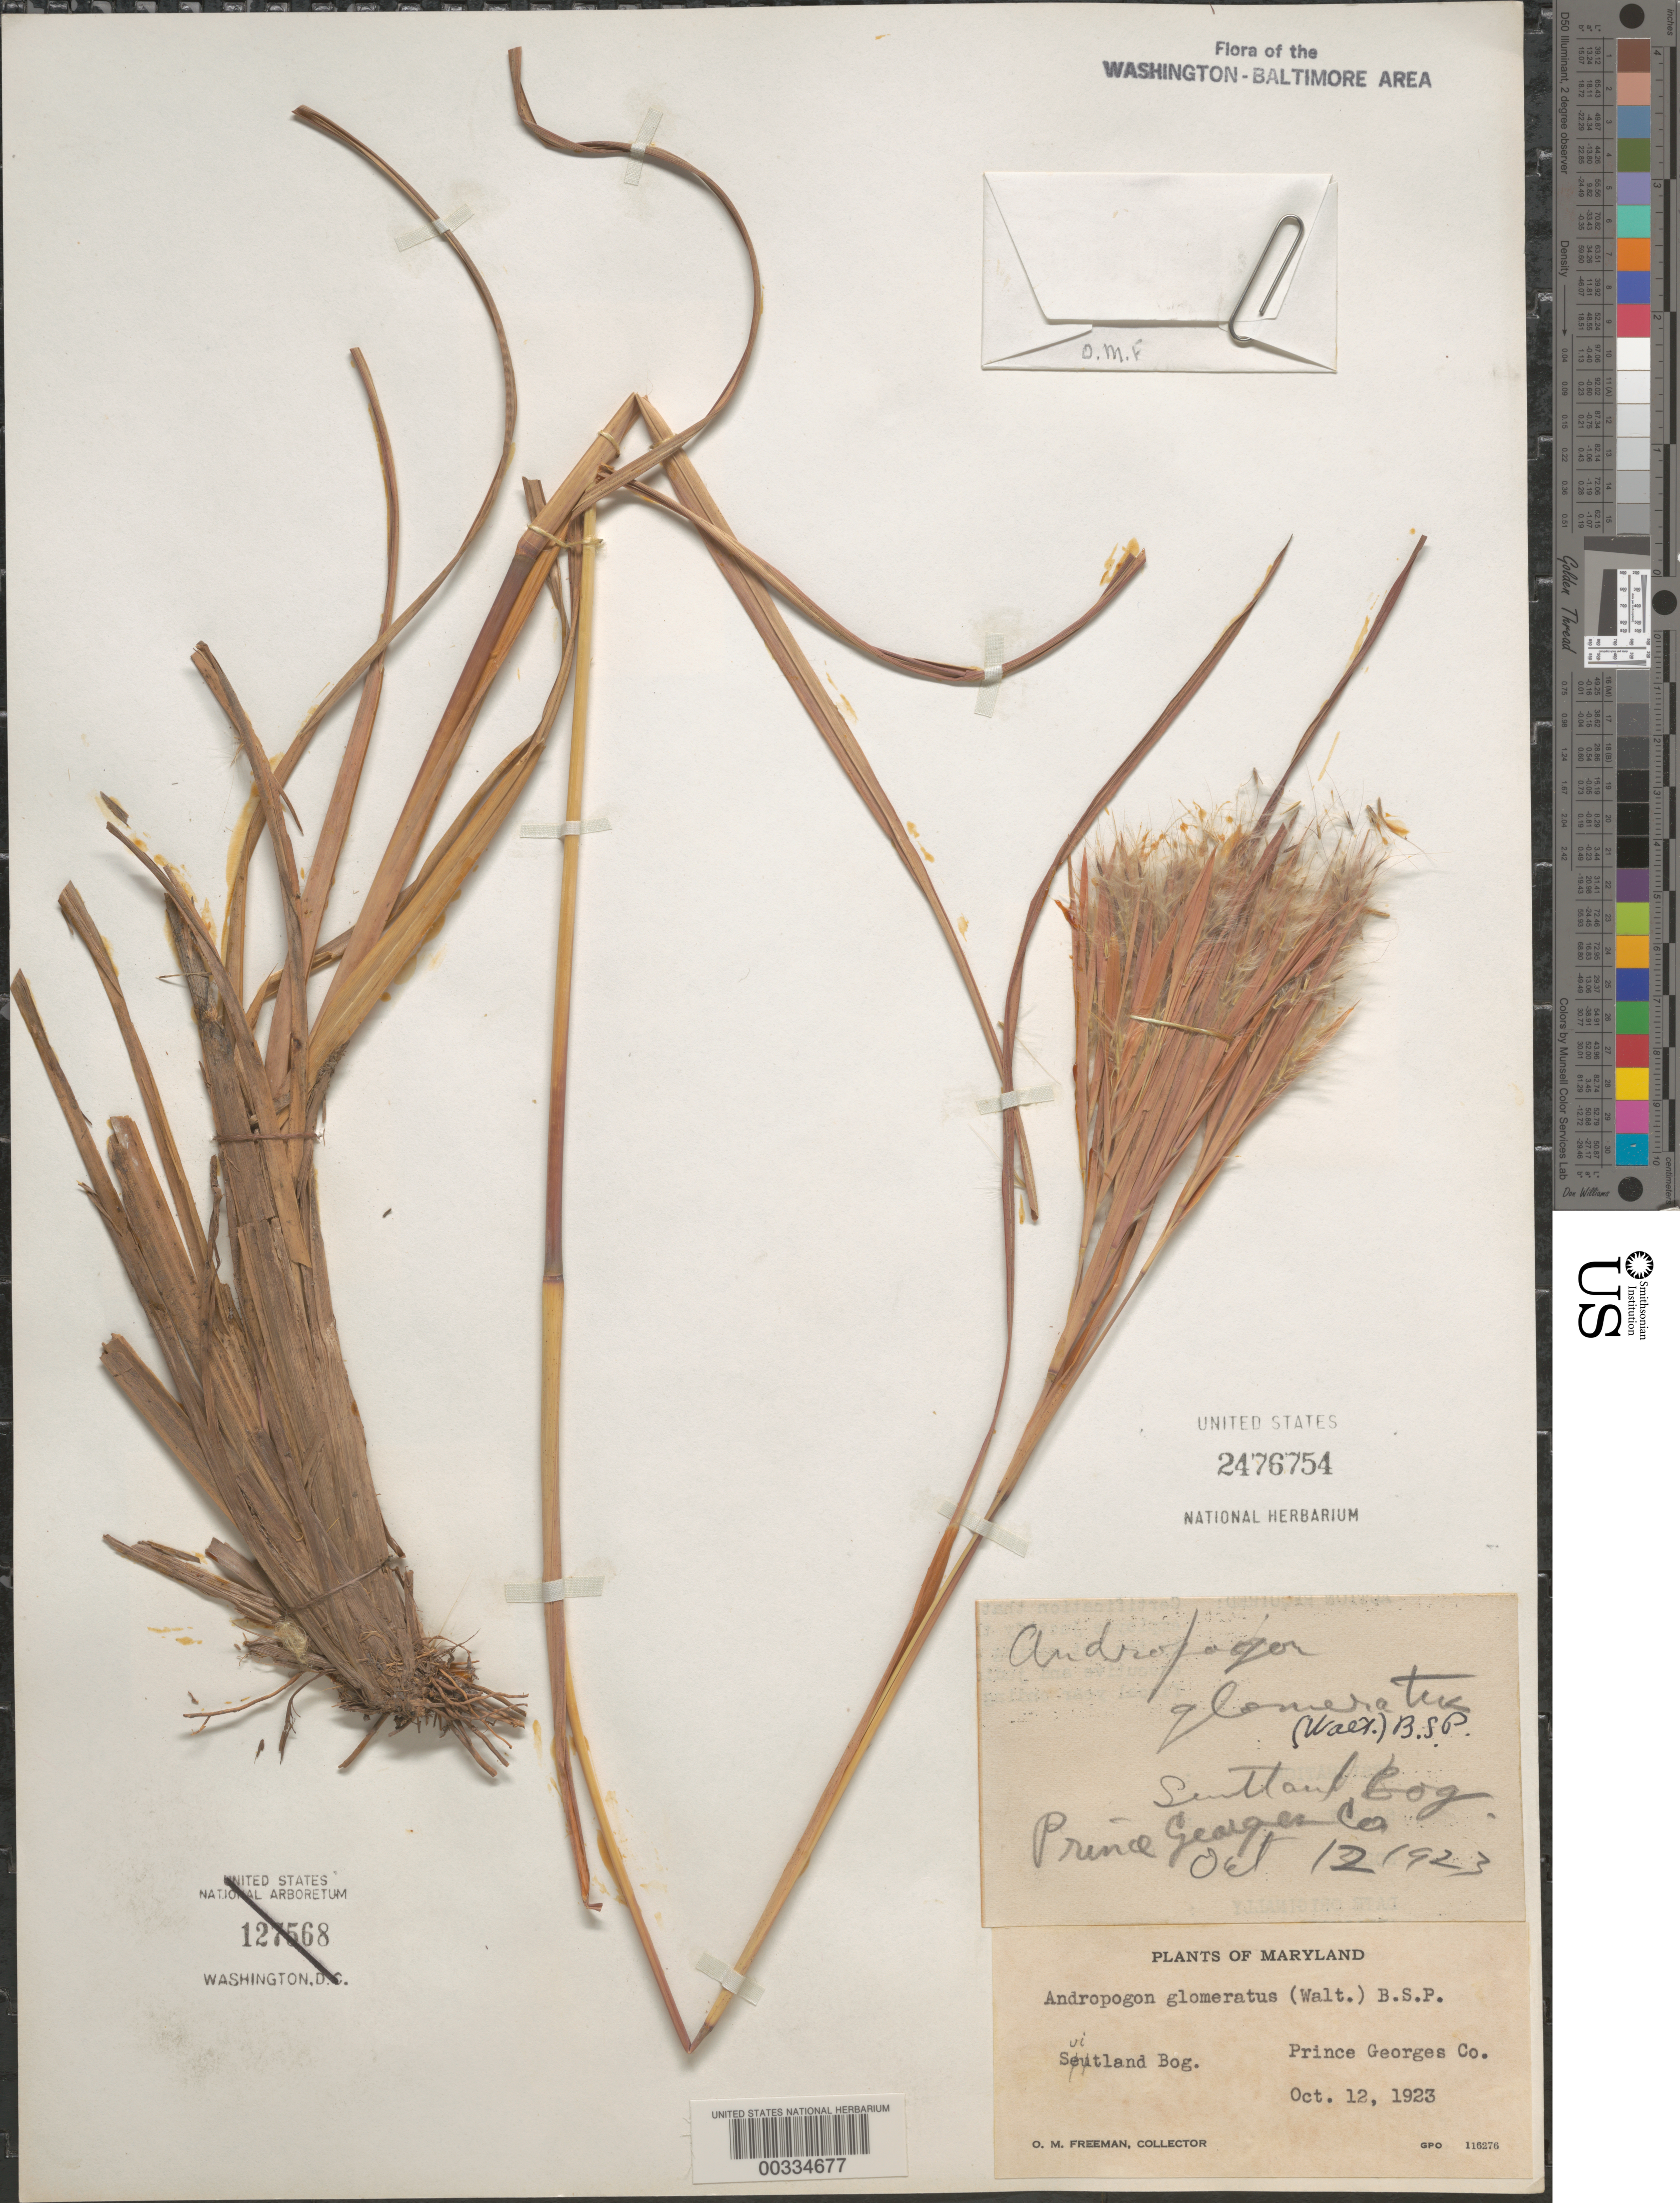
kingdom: Plantae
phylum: Tracheophyta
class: Liliopsida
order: Poales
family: Poaceae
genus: Andropogon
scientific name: Andropogon glomeratus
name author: (Walter) Britton, Stearns & Poggenb.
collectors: O. Freeman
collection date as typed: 12 Oct 1923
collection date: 1923-10-12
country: United States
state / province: Maryland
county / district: Prince George's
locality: Suitland Bog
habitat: Bog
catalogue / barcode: US 2476754